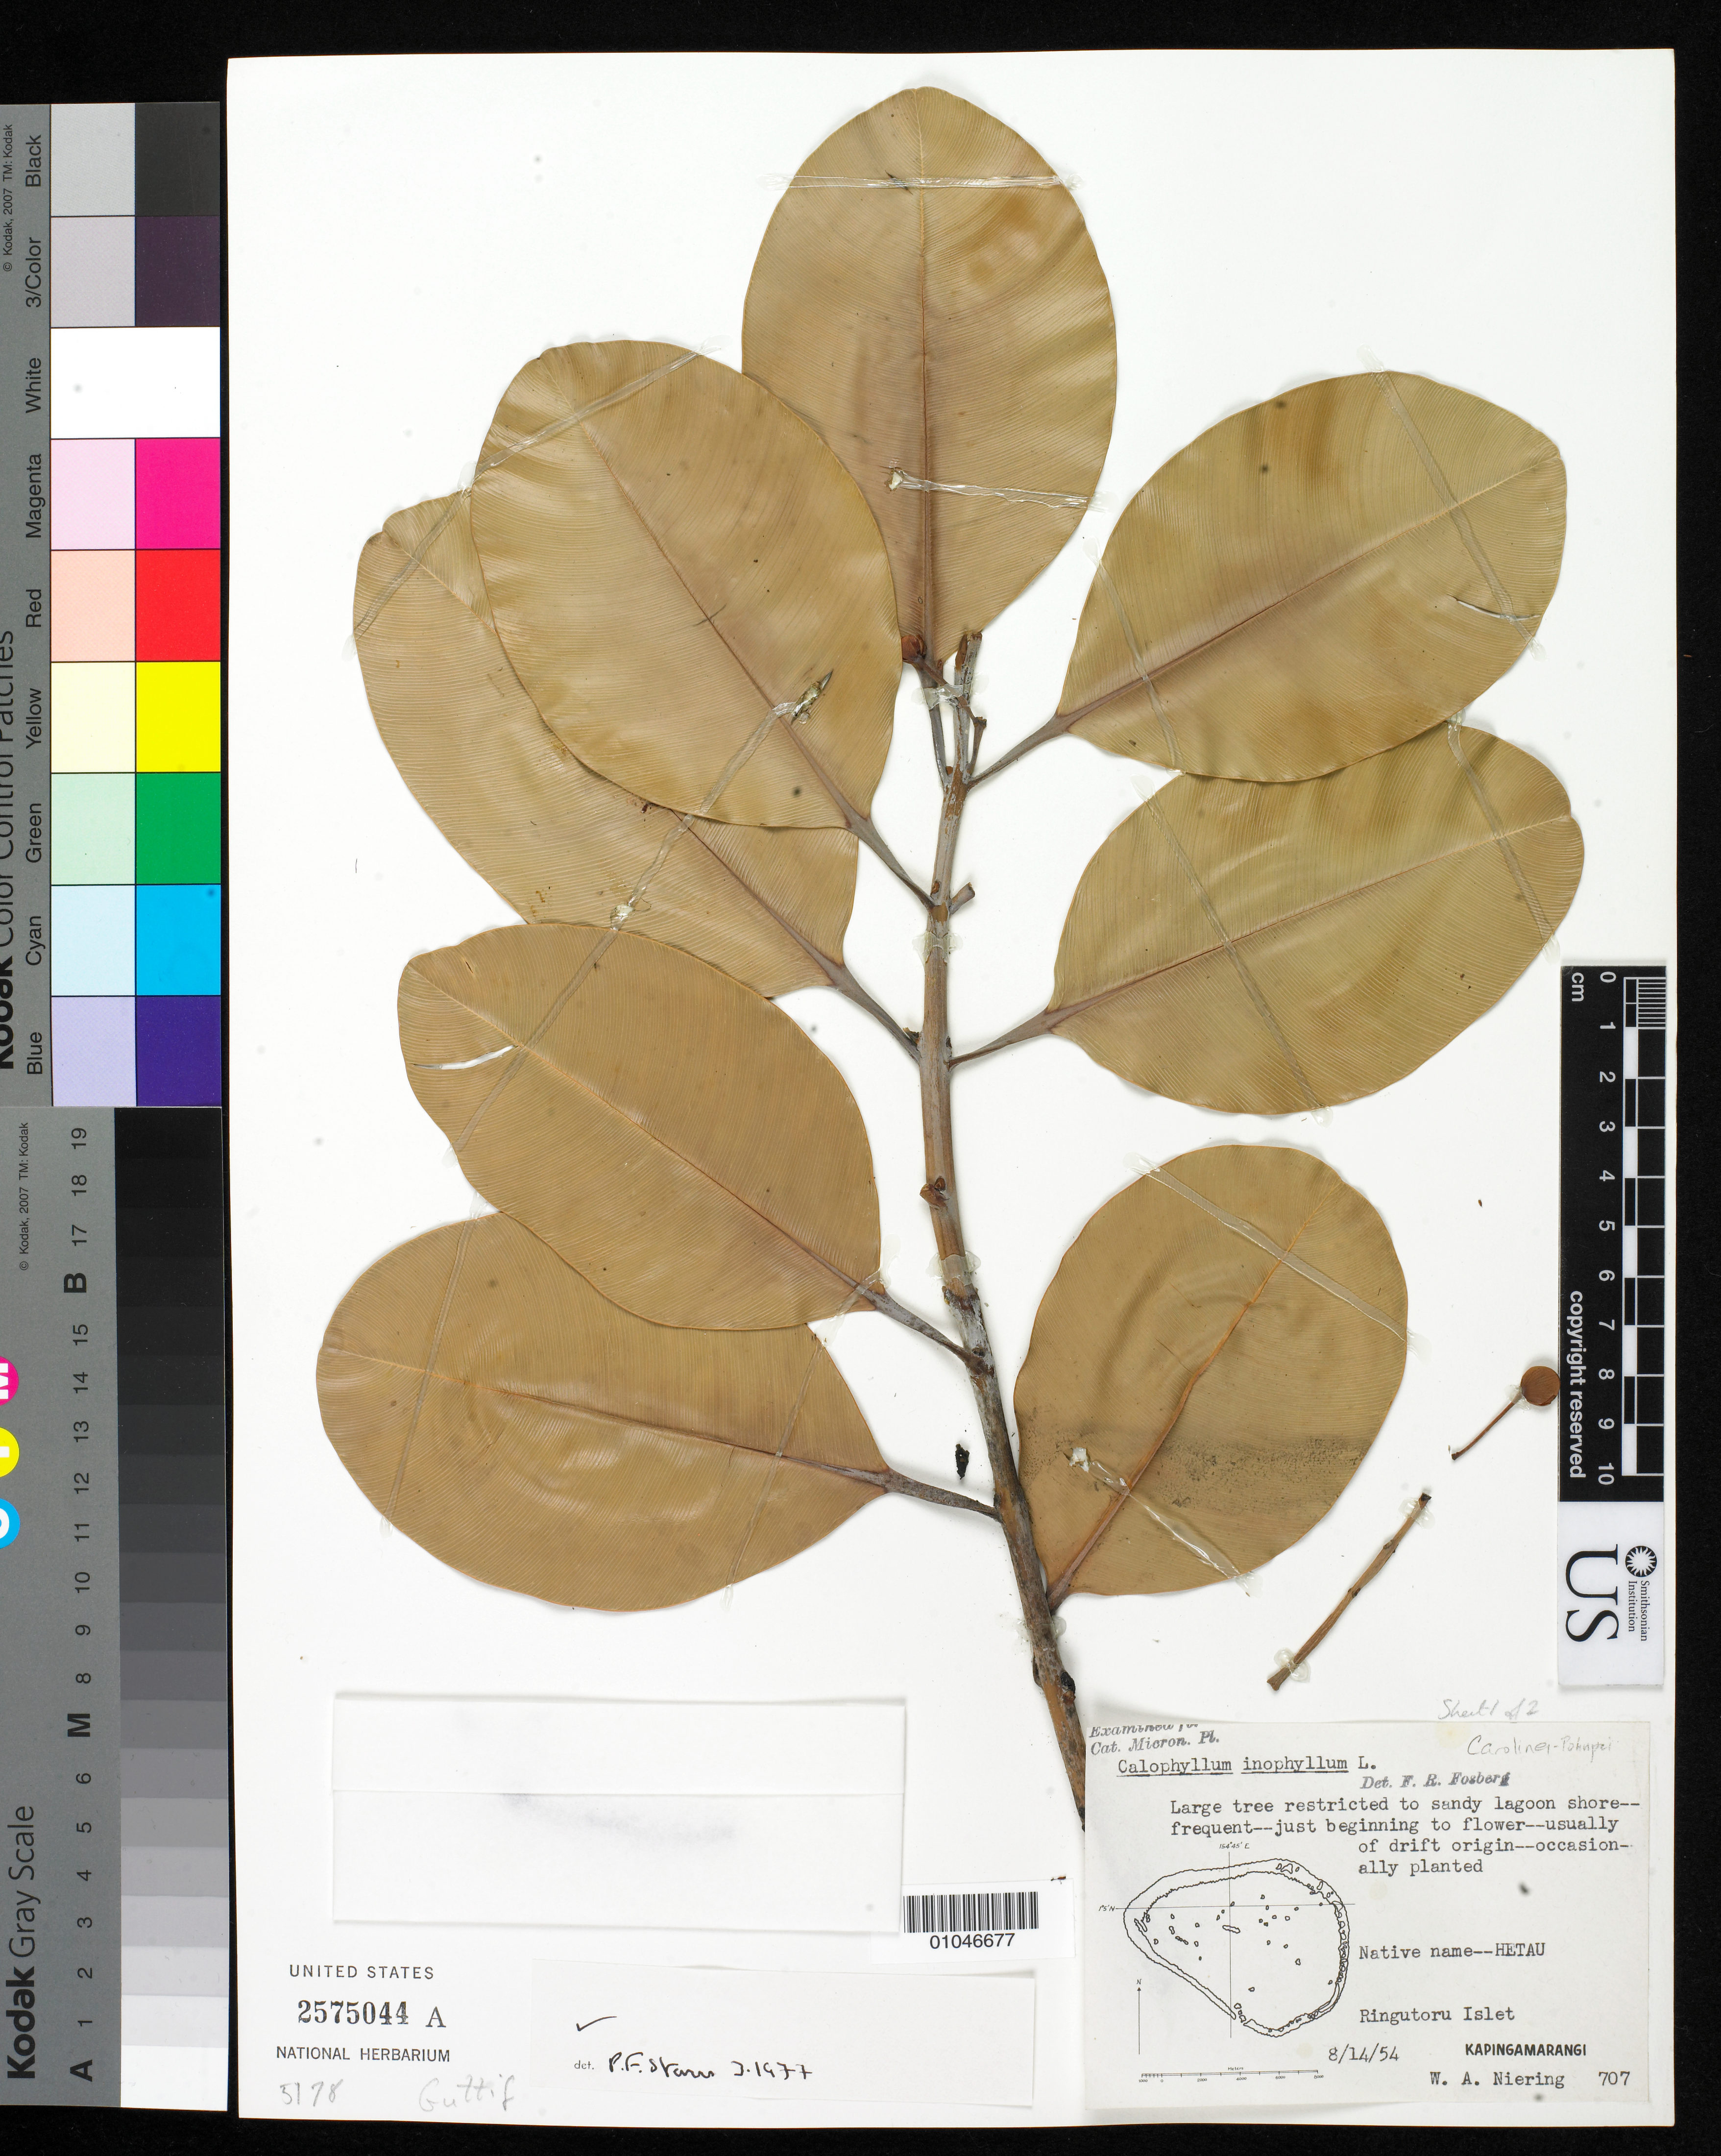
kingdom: Plantae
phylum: Tracheophyta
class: Magnoliopsida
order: Malpighiales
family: Calophyllaceae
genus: Calophyllum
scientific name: Calophyllum inophyllum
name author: L.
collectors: W. Niering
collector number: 707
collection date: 1954-08-14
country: Micronesia, Federated States of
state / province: Pohnpei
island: Kapingamarangi Atoll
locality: Ringutoru Islet, Kapingamarangi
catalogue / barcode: US 2575044A